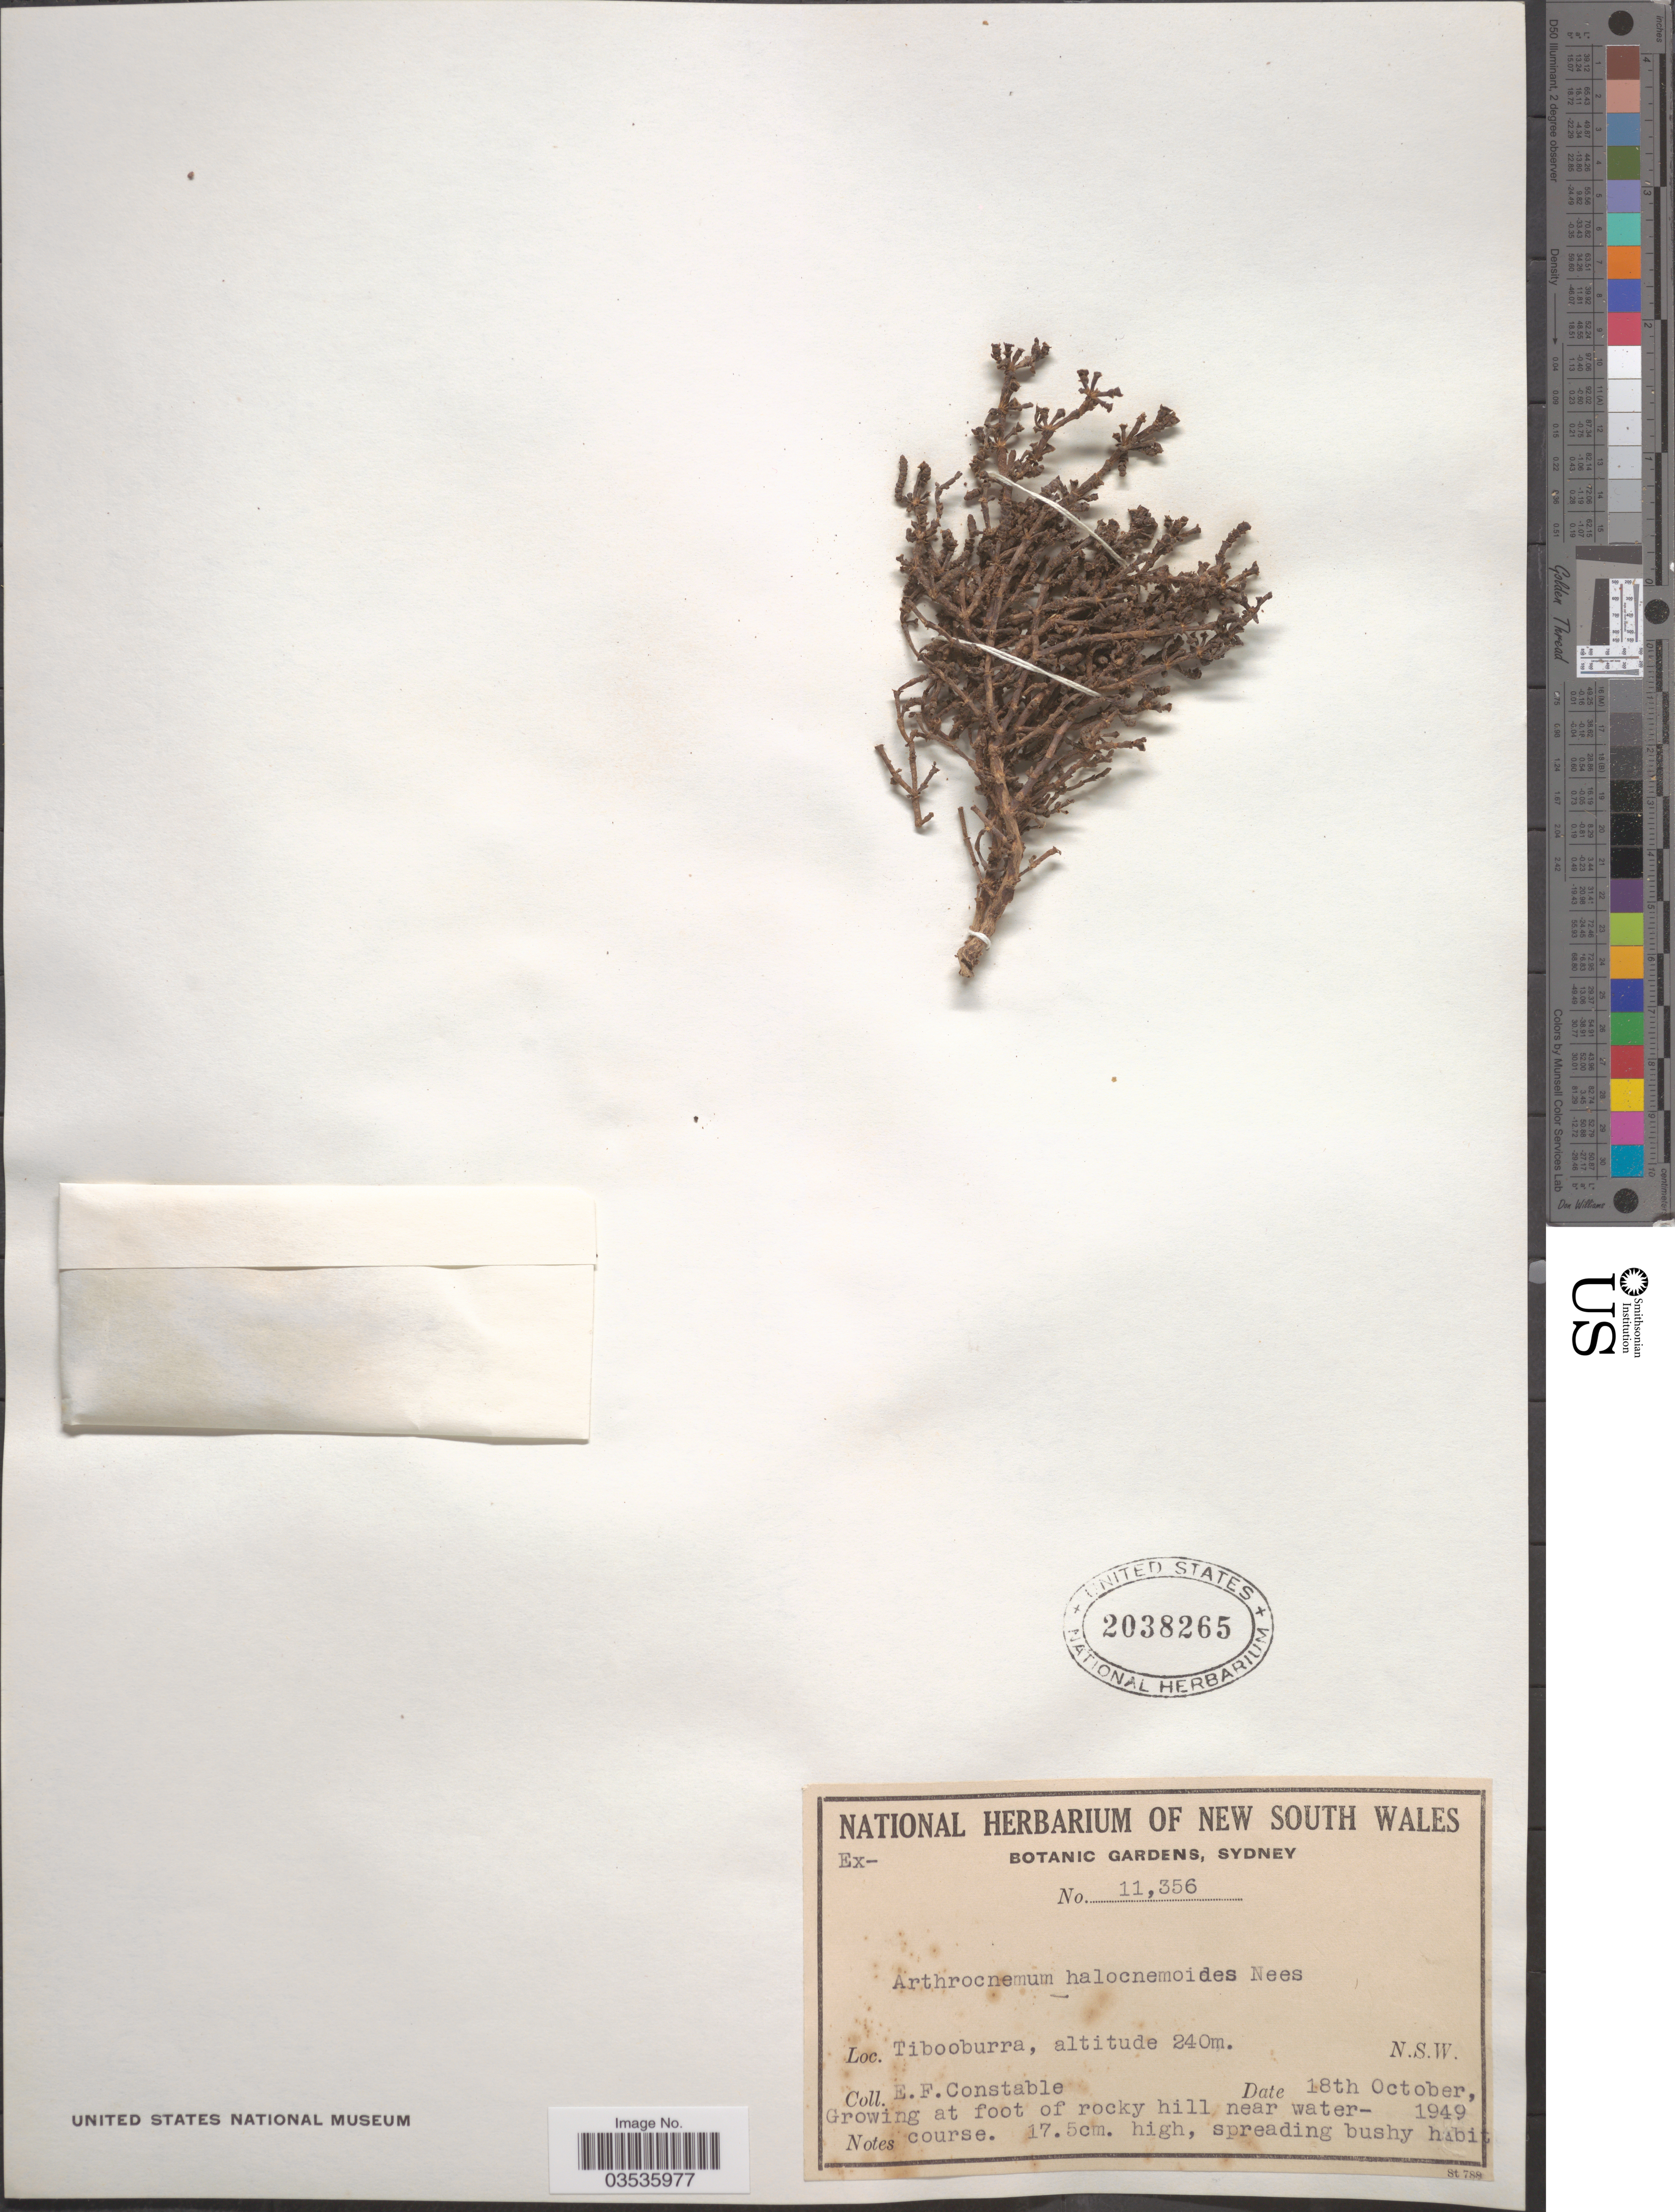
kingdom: Plantae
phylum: Tracheophyta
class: Magnoliopsida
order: Caryophyllales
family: Amaranthaceae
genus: Tecticornia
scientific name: Tecticornia halocnemoides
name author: (Nees) K.A. Sheph. & Paul G. Wilson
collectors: E. F. Constable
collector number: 11356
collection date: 1949-10-18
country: Australia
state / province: New South Wales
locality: Tibooburra.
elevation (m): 240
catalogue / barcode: US 2038265